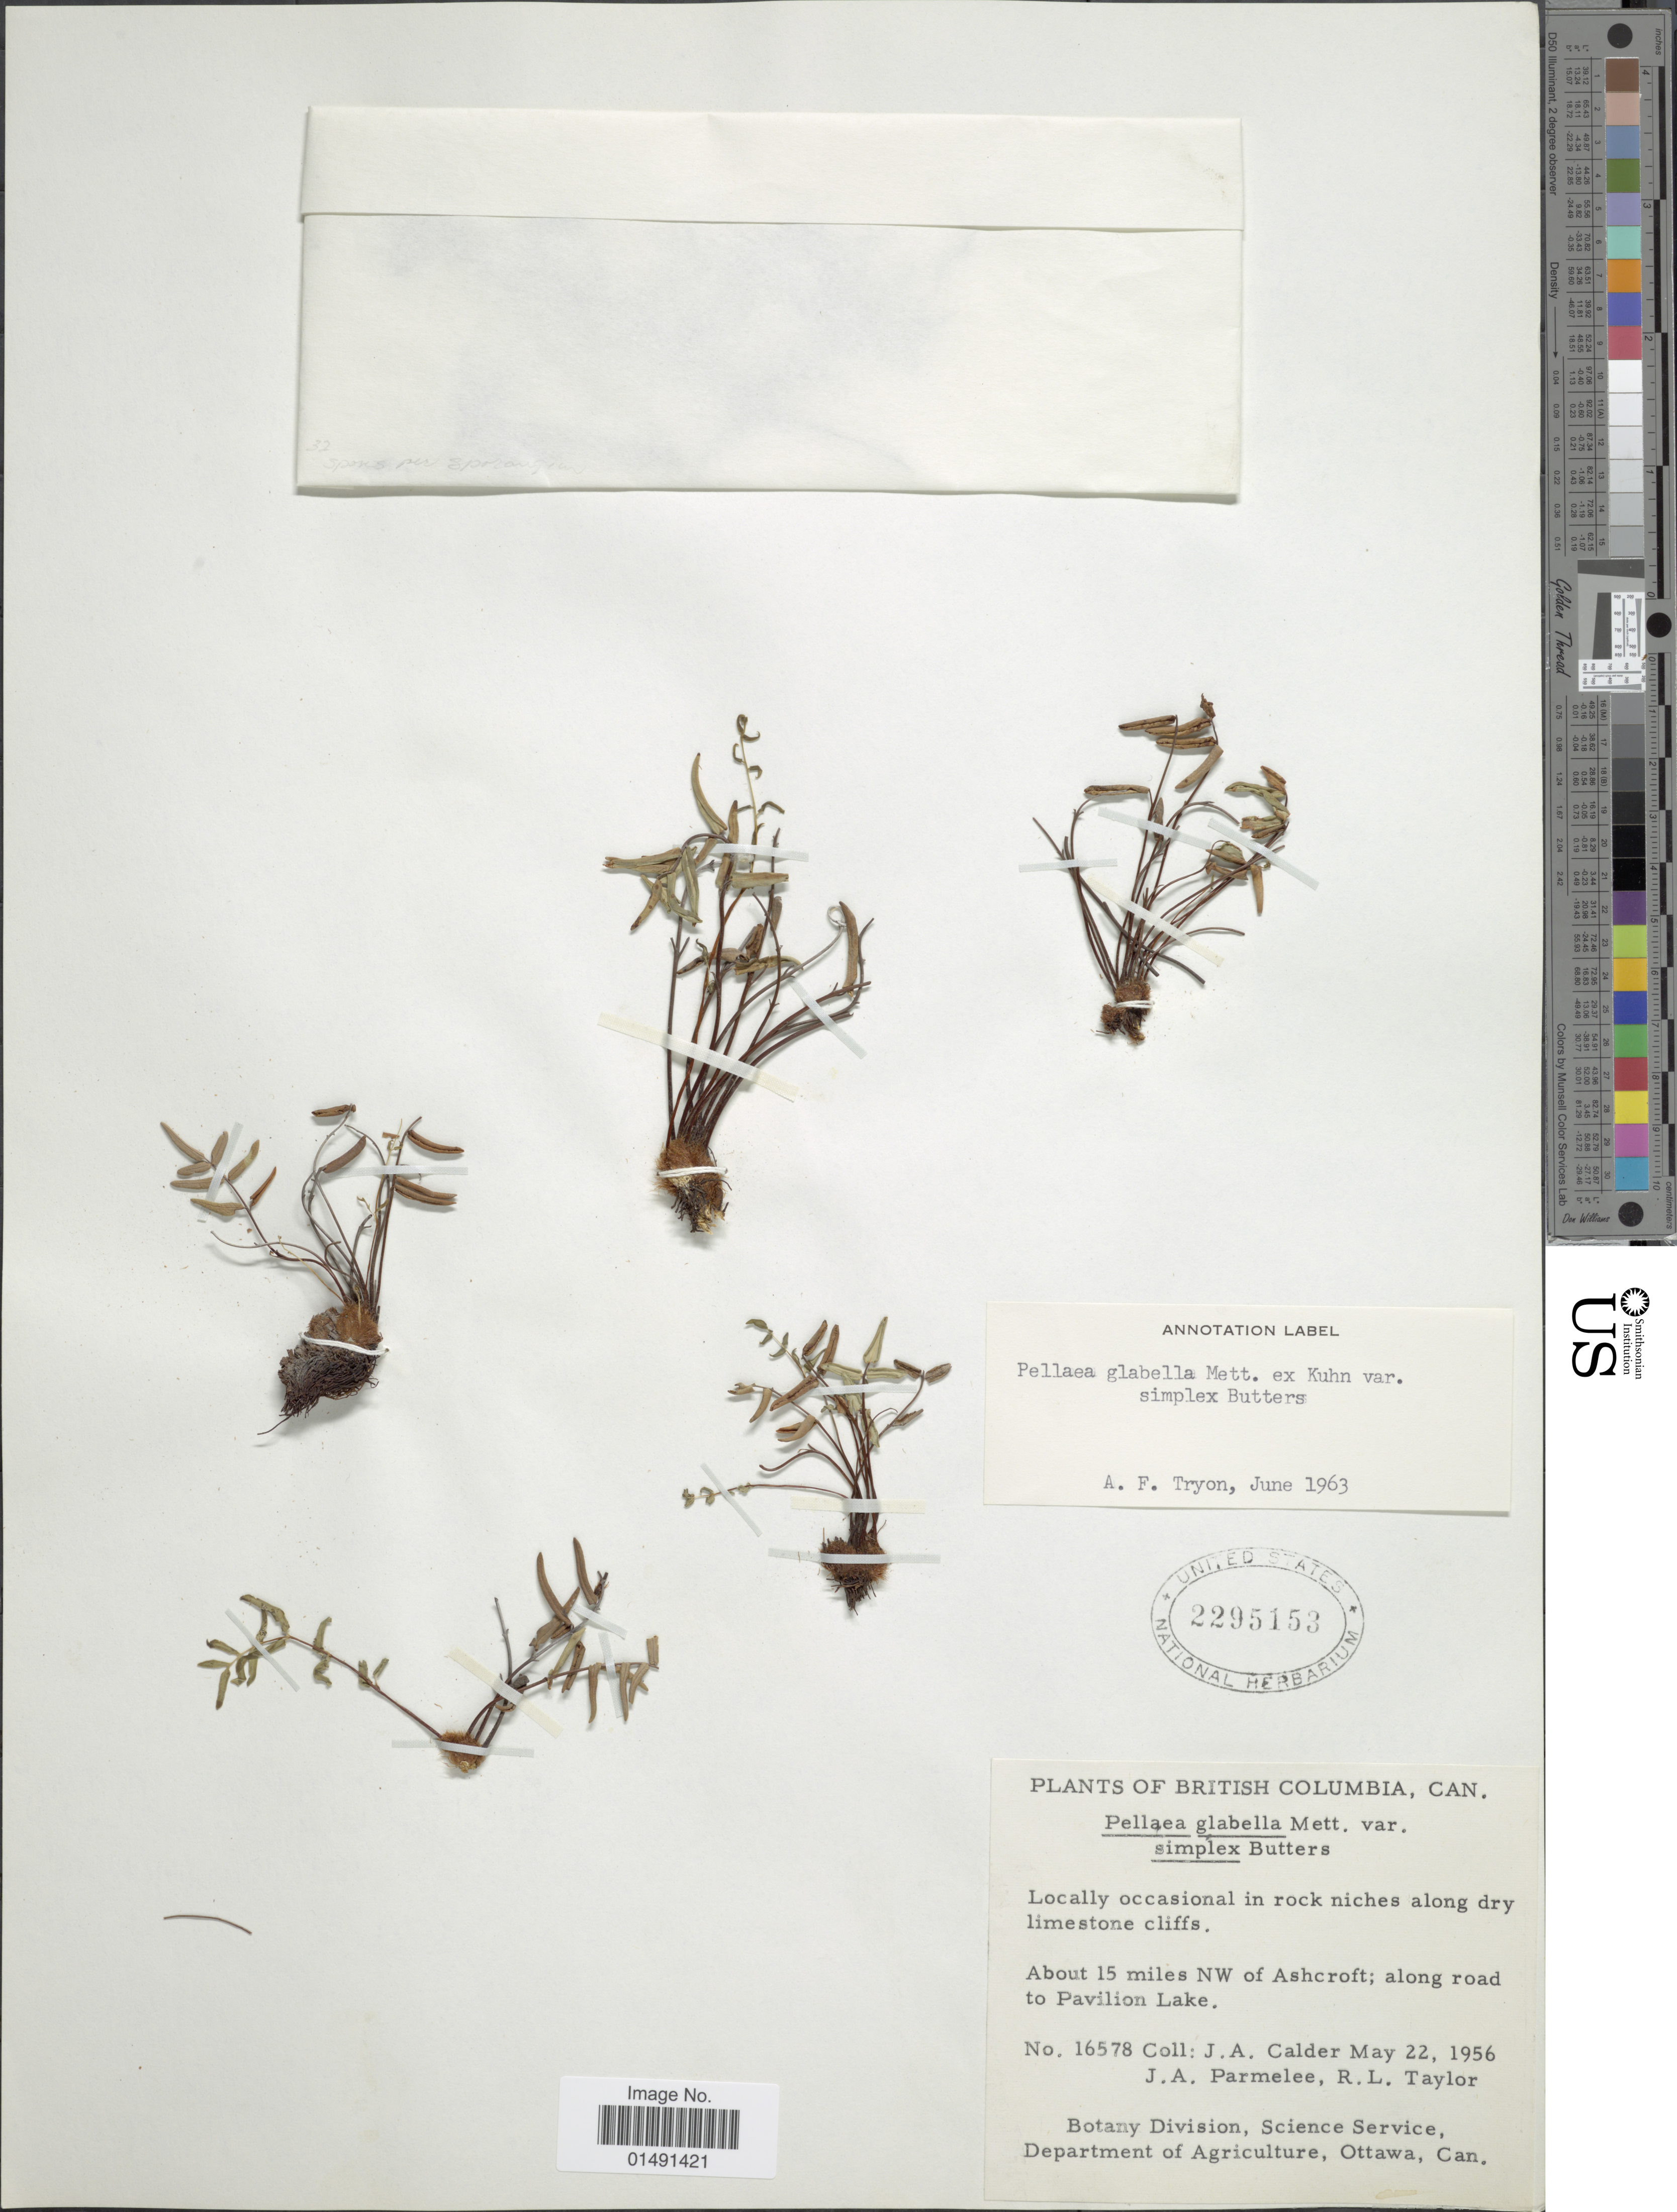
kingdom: Plantae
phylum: Tracheophyta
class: Polypodiopsida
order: Polypodiales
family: Pteridaceae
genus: Pellaea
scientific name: Pellaea glabella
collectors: J. A. Calder, J. A. Parmelee & R. Taylor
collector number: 16578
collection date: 1956-05-22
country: Canada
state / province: British Columbia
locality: About 15 miles NW of Ashcroft; along road to Pavilion Lake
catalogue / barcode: US 2295153